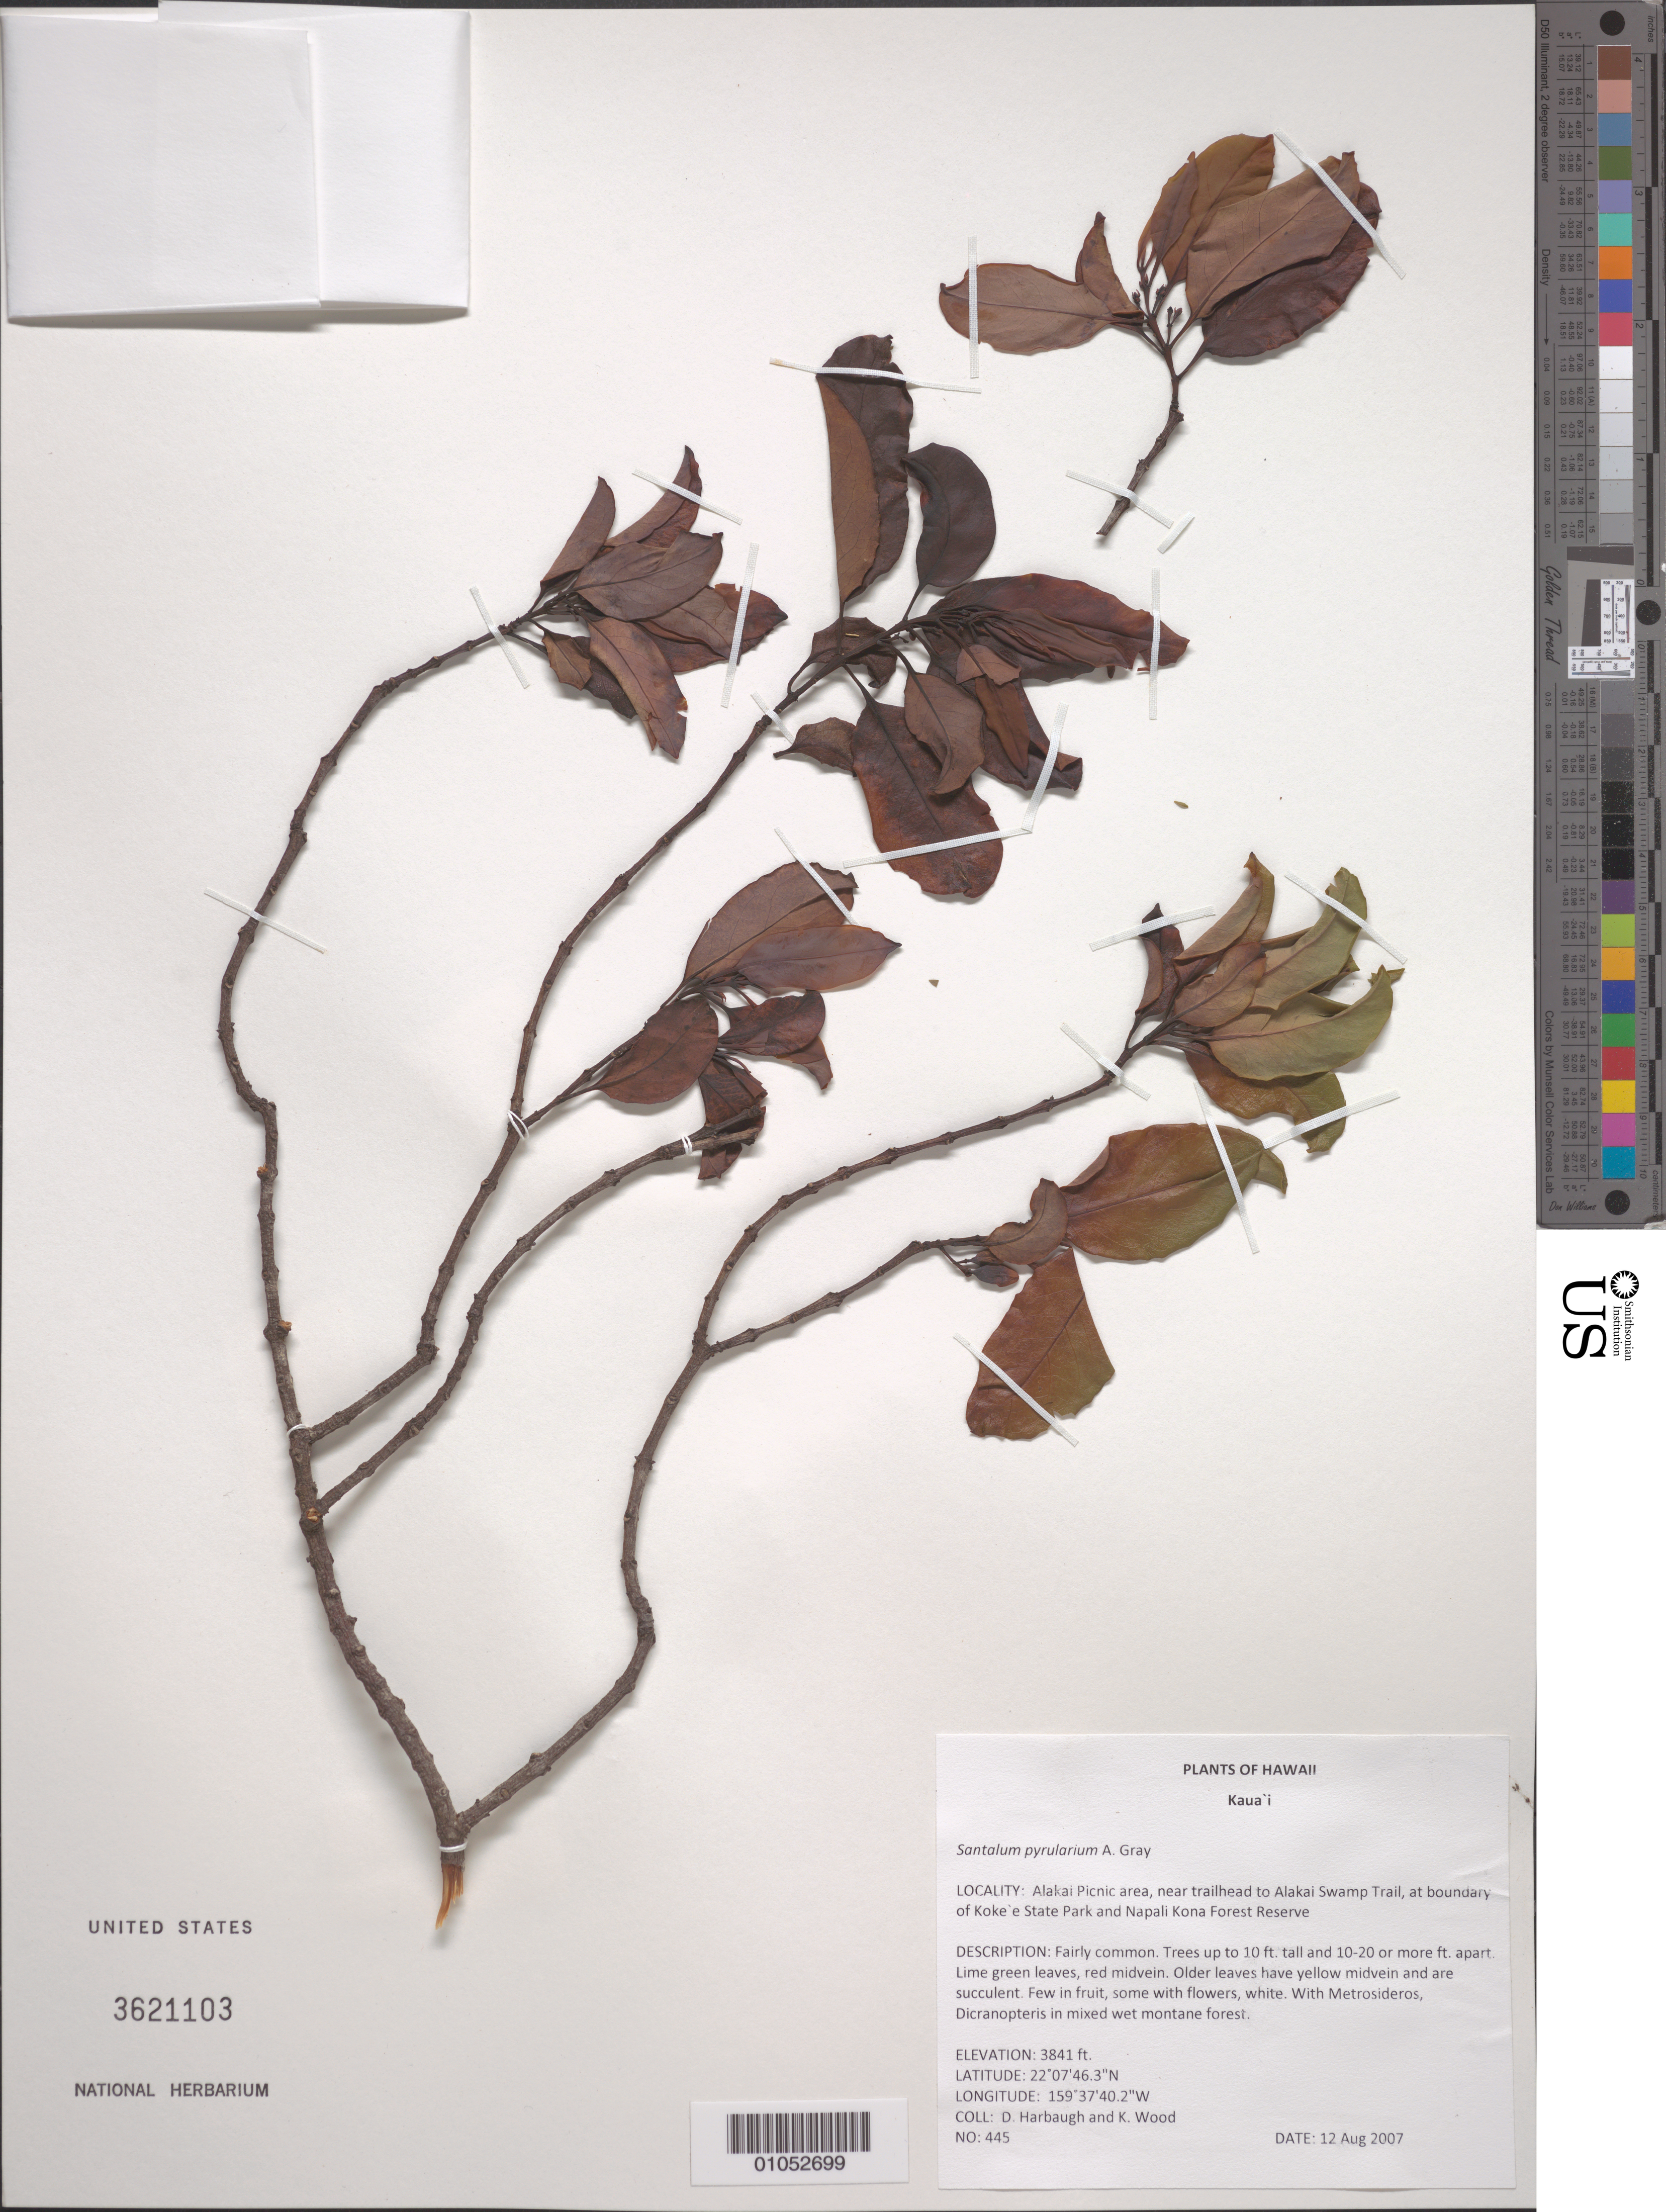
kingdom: Plantae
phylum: Tracheophyta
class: Magnoliopsida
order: Santalales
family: Santalaceae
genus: Santalum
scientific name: Santalum pyrularium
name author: A. Gray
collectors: D. Harbaugh & K. Wood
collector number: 445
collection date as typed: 12 Aug 2007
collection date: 2007-08-12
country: United States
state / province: Hawaii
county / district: Kauai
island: Kaua'i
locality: Alakai Picnic area, near trailhead to Alakai Swamp Trail, at boundary of Kokee State Park and Napali Kona Forest Reserve.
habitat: Mixed wet montane forest.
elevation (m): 1171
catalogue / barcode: US 3621103